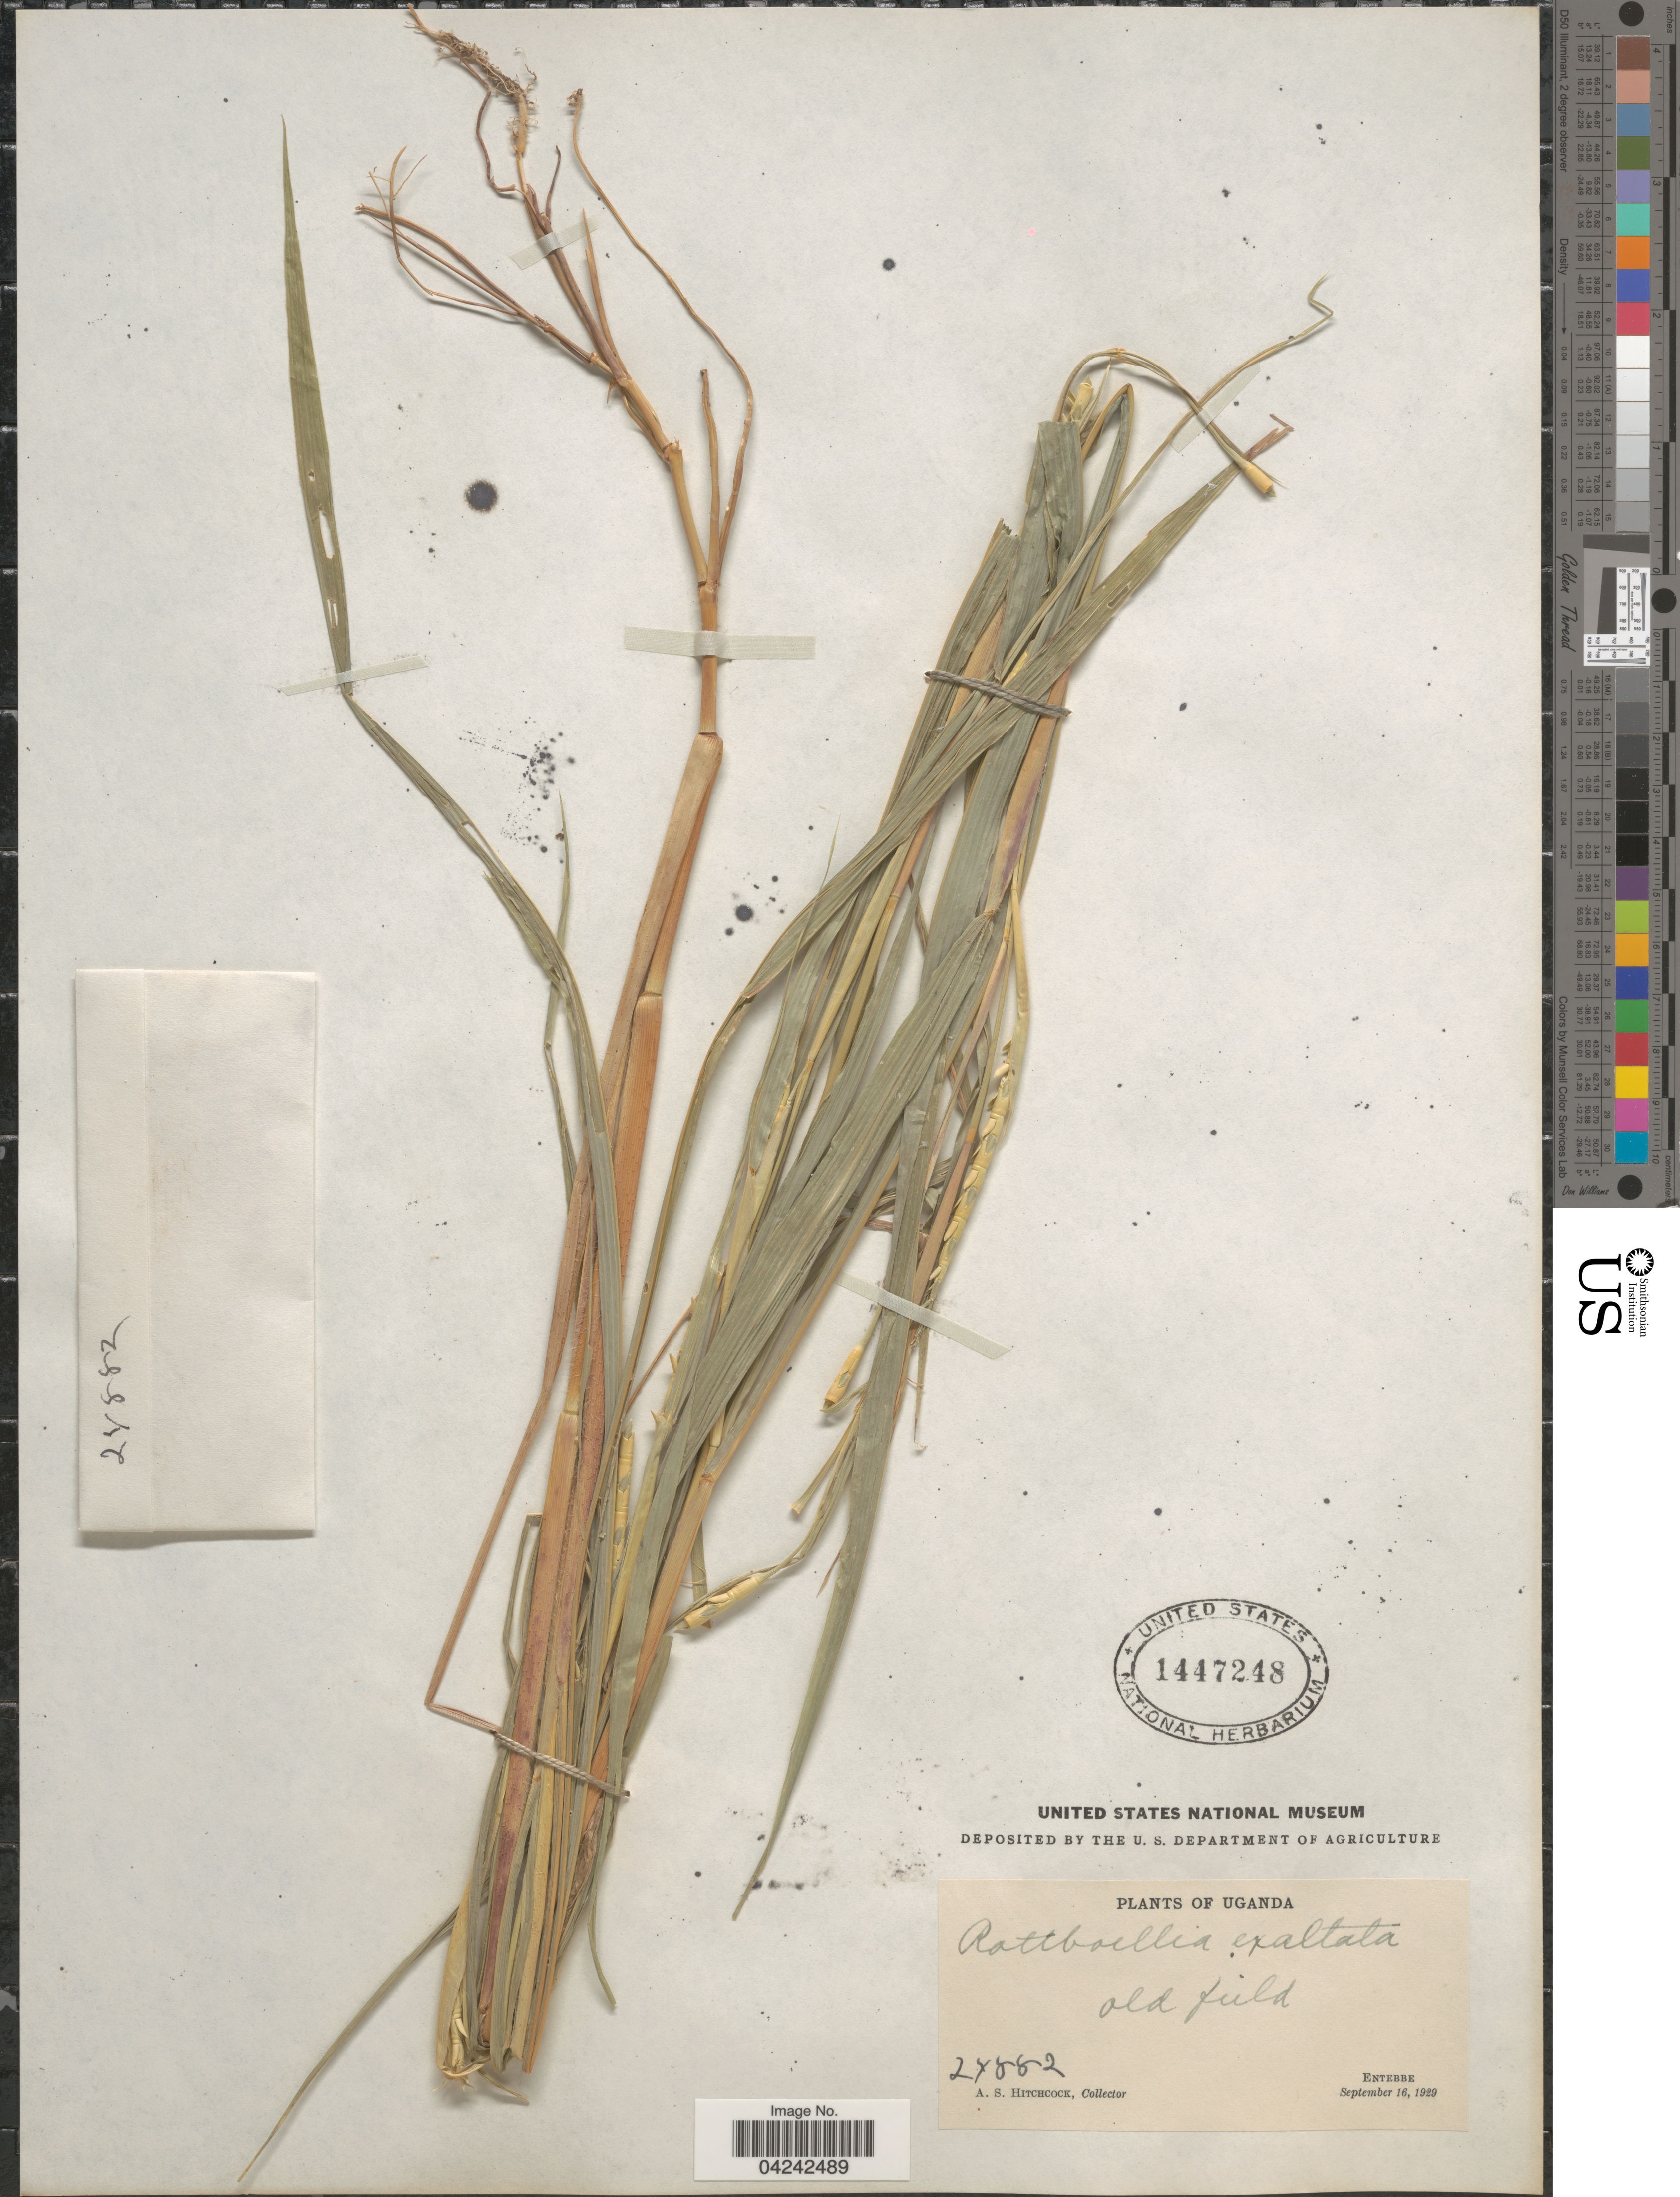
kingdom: Plantae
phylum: Tracheophyta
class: Liliopsida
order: Poales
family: Poaceae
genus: Rottboellia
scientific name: Rottboellia cochinchinensis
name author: (Lour.) Clayton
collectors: A. S. Hitchcock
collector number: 24882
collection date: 1929-09-16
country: Uganda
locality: Entebbe.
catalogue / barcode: US 1447248